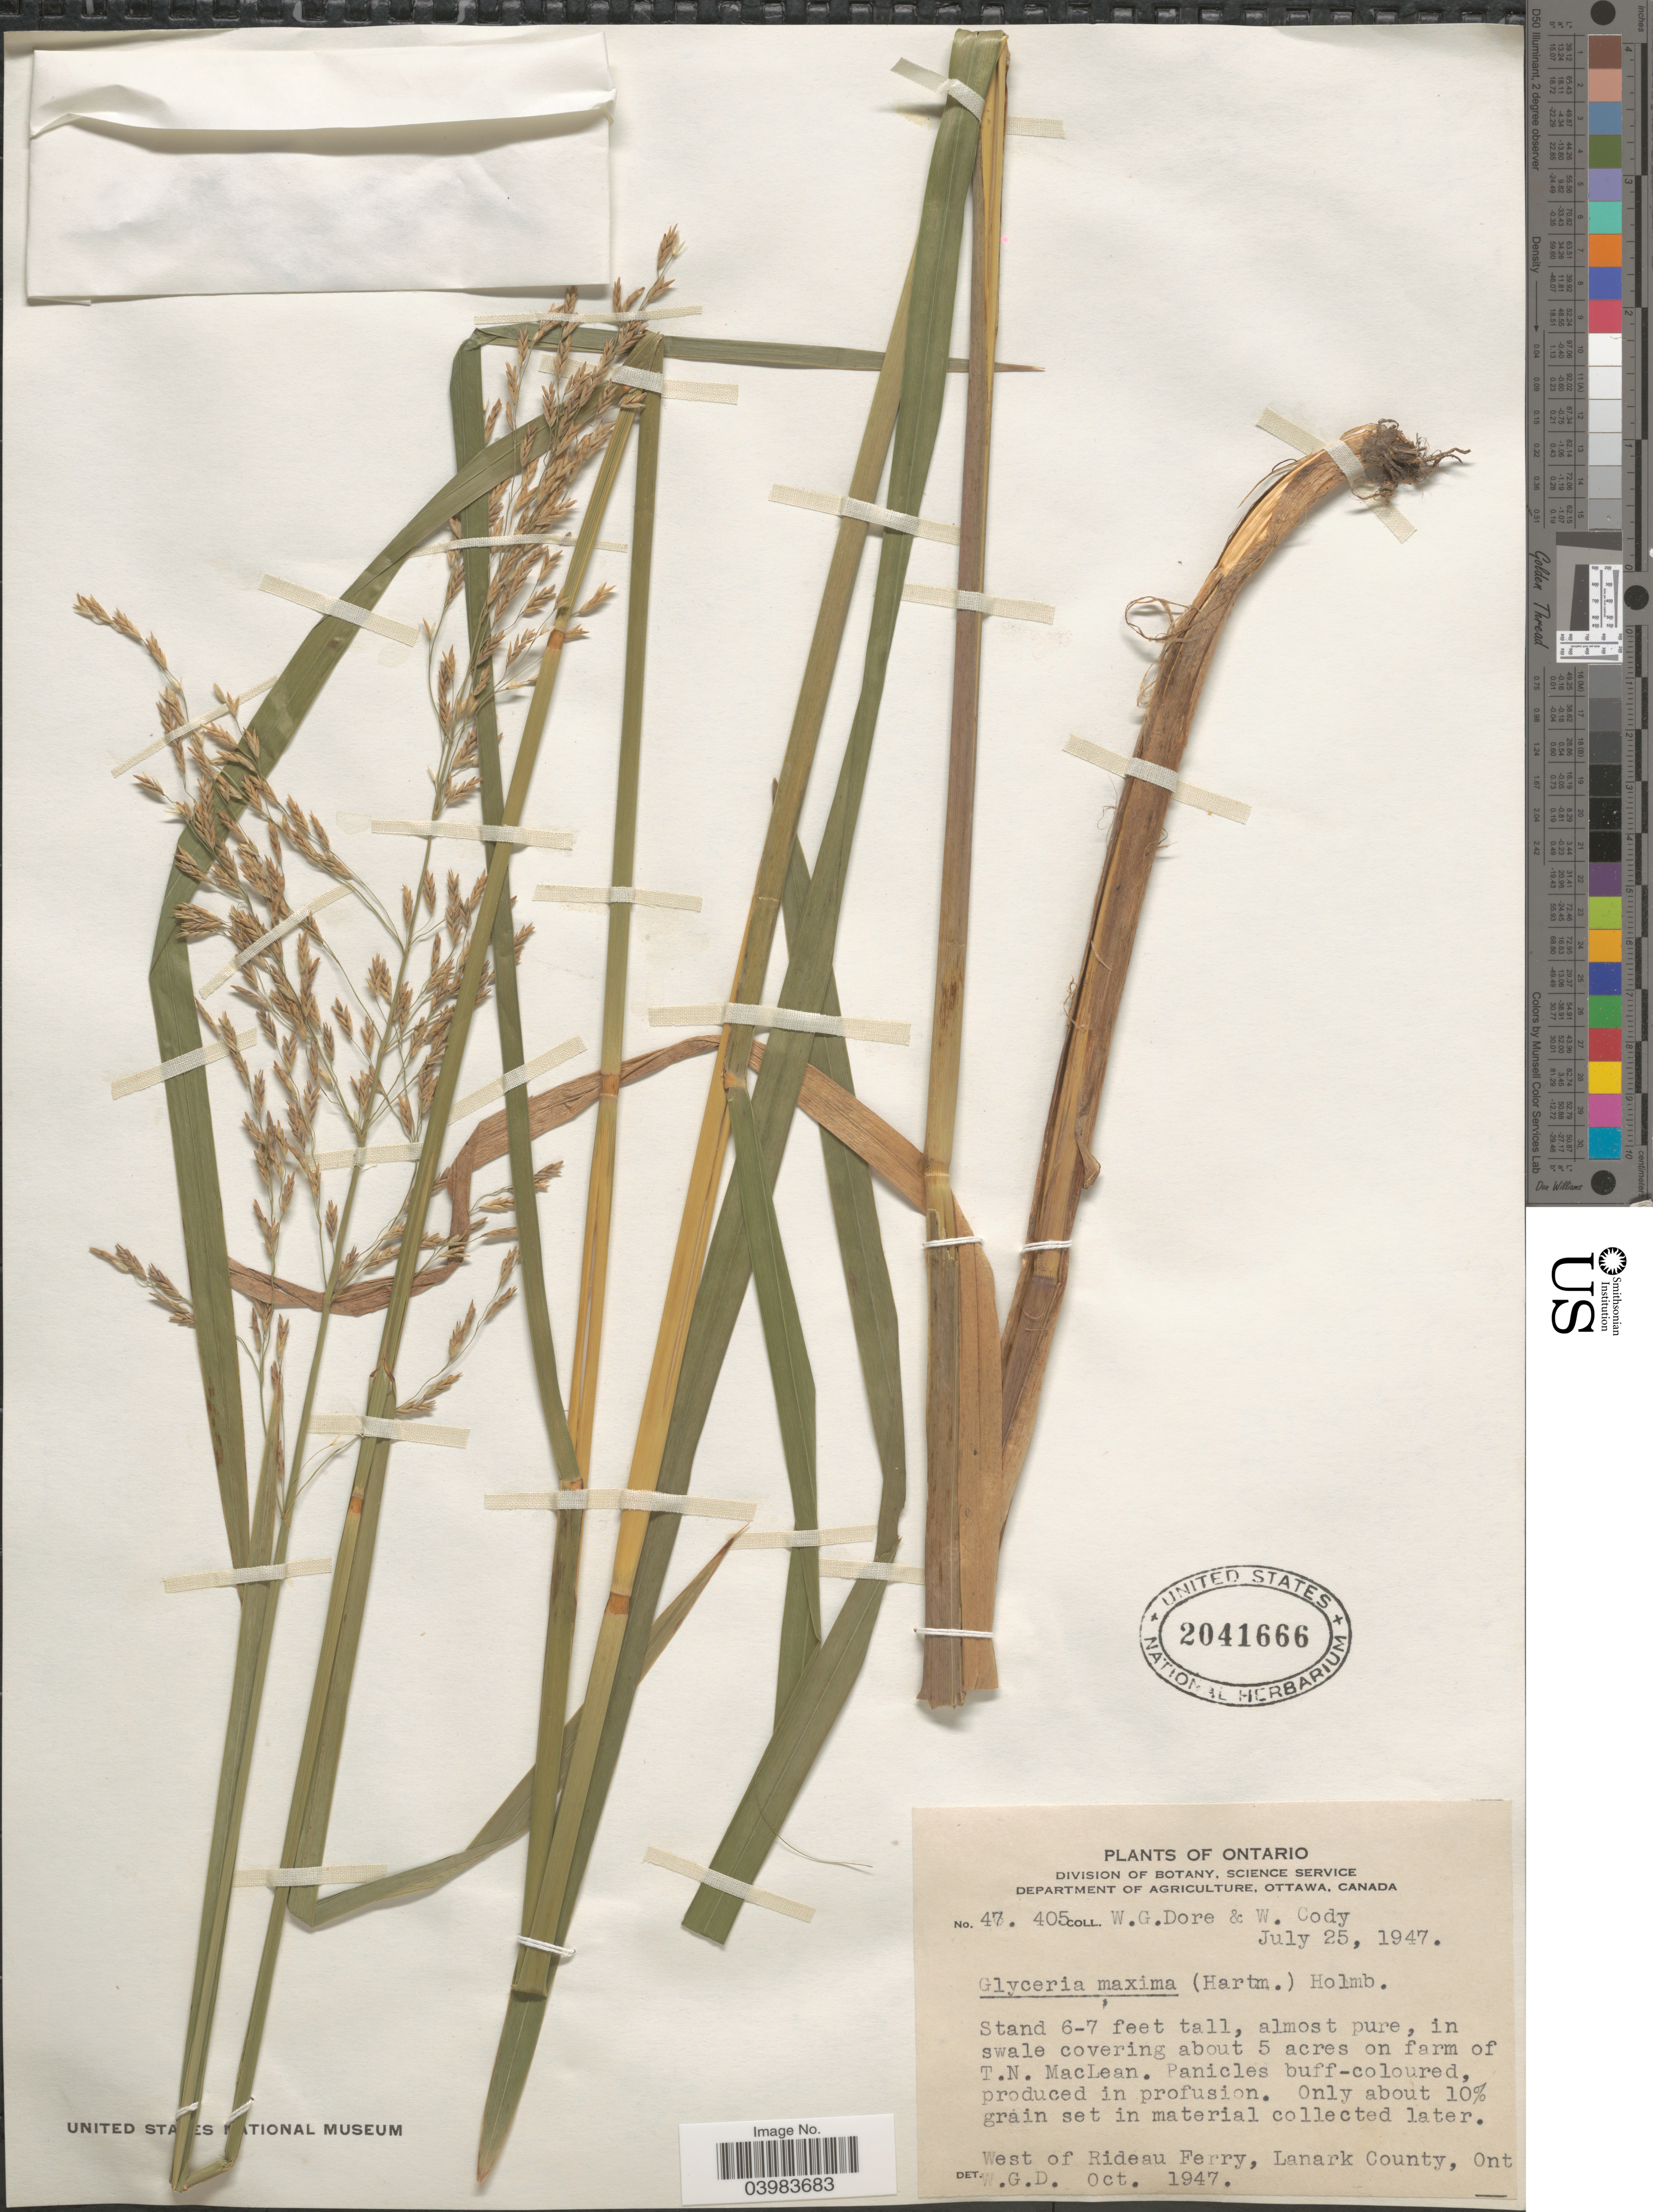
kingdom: Plantae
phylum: Tracheophyta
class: Liliopsida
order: Poales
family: Poaceae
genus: Glyceria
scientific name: Glyceria grandis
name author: S. Watson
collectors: W. Dore & W. Cody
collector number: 47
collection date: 1947-07-25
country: Canada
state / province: Ontario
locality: About 5 acres on farm of T.N. MacLean. West of Rideau Ferry, Lanark County.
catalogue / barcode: US 2041666